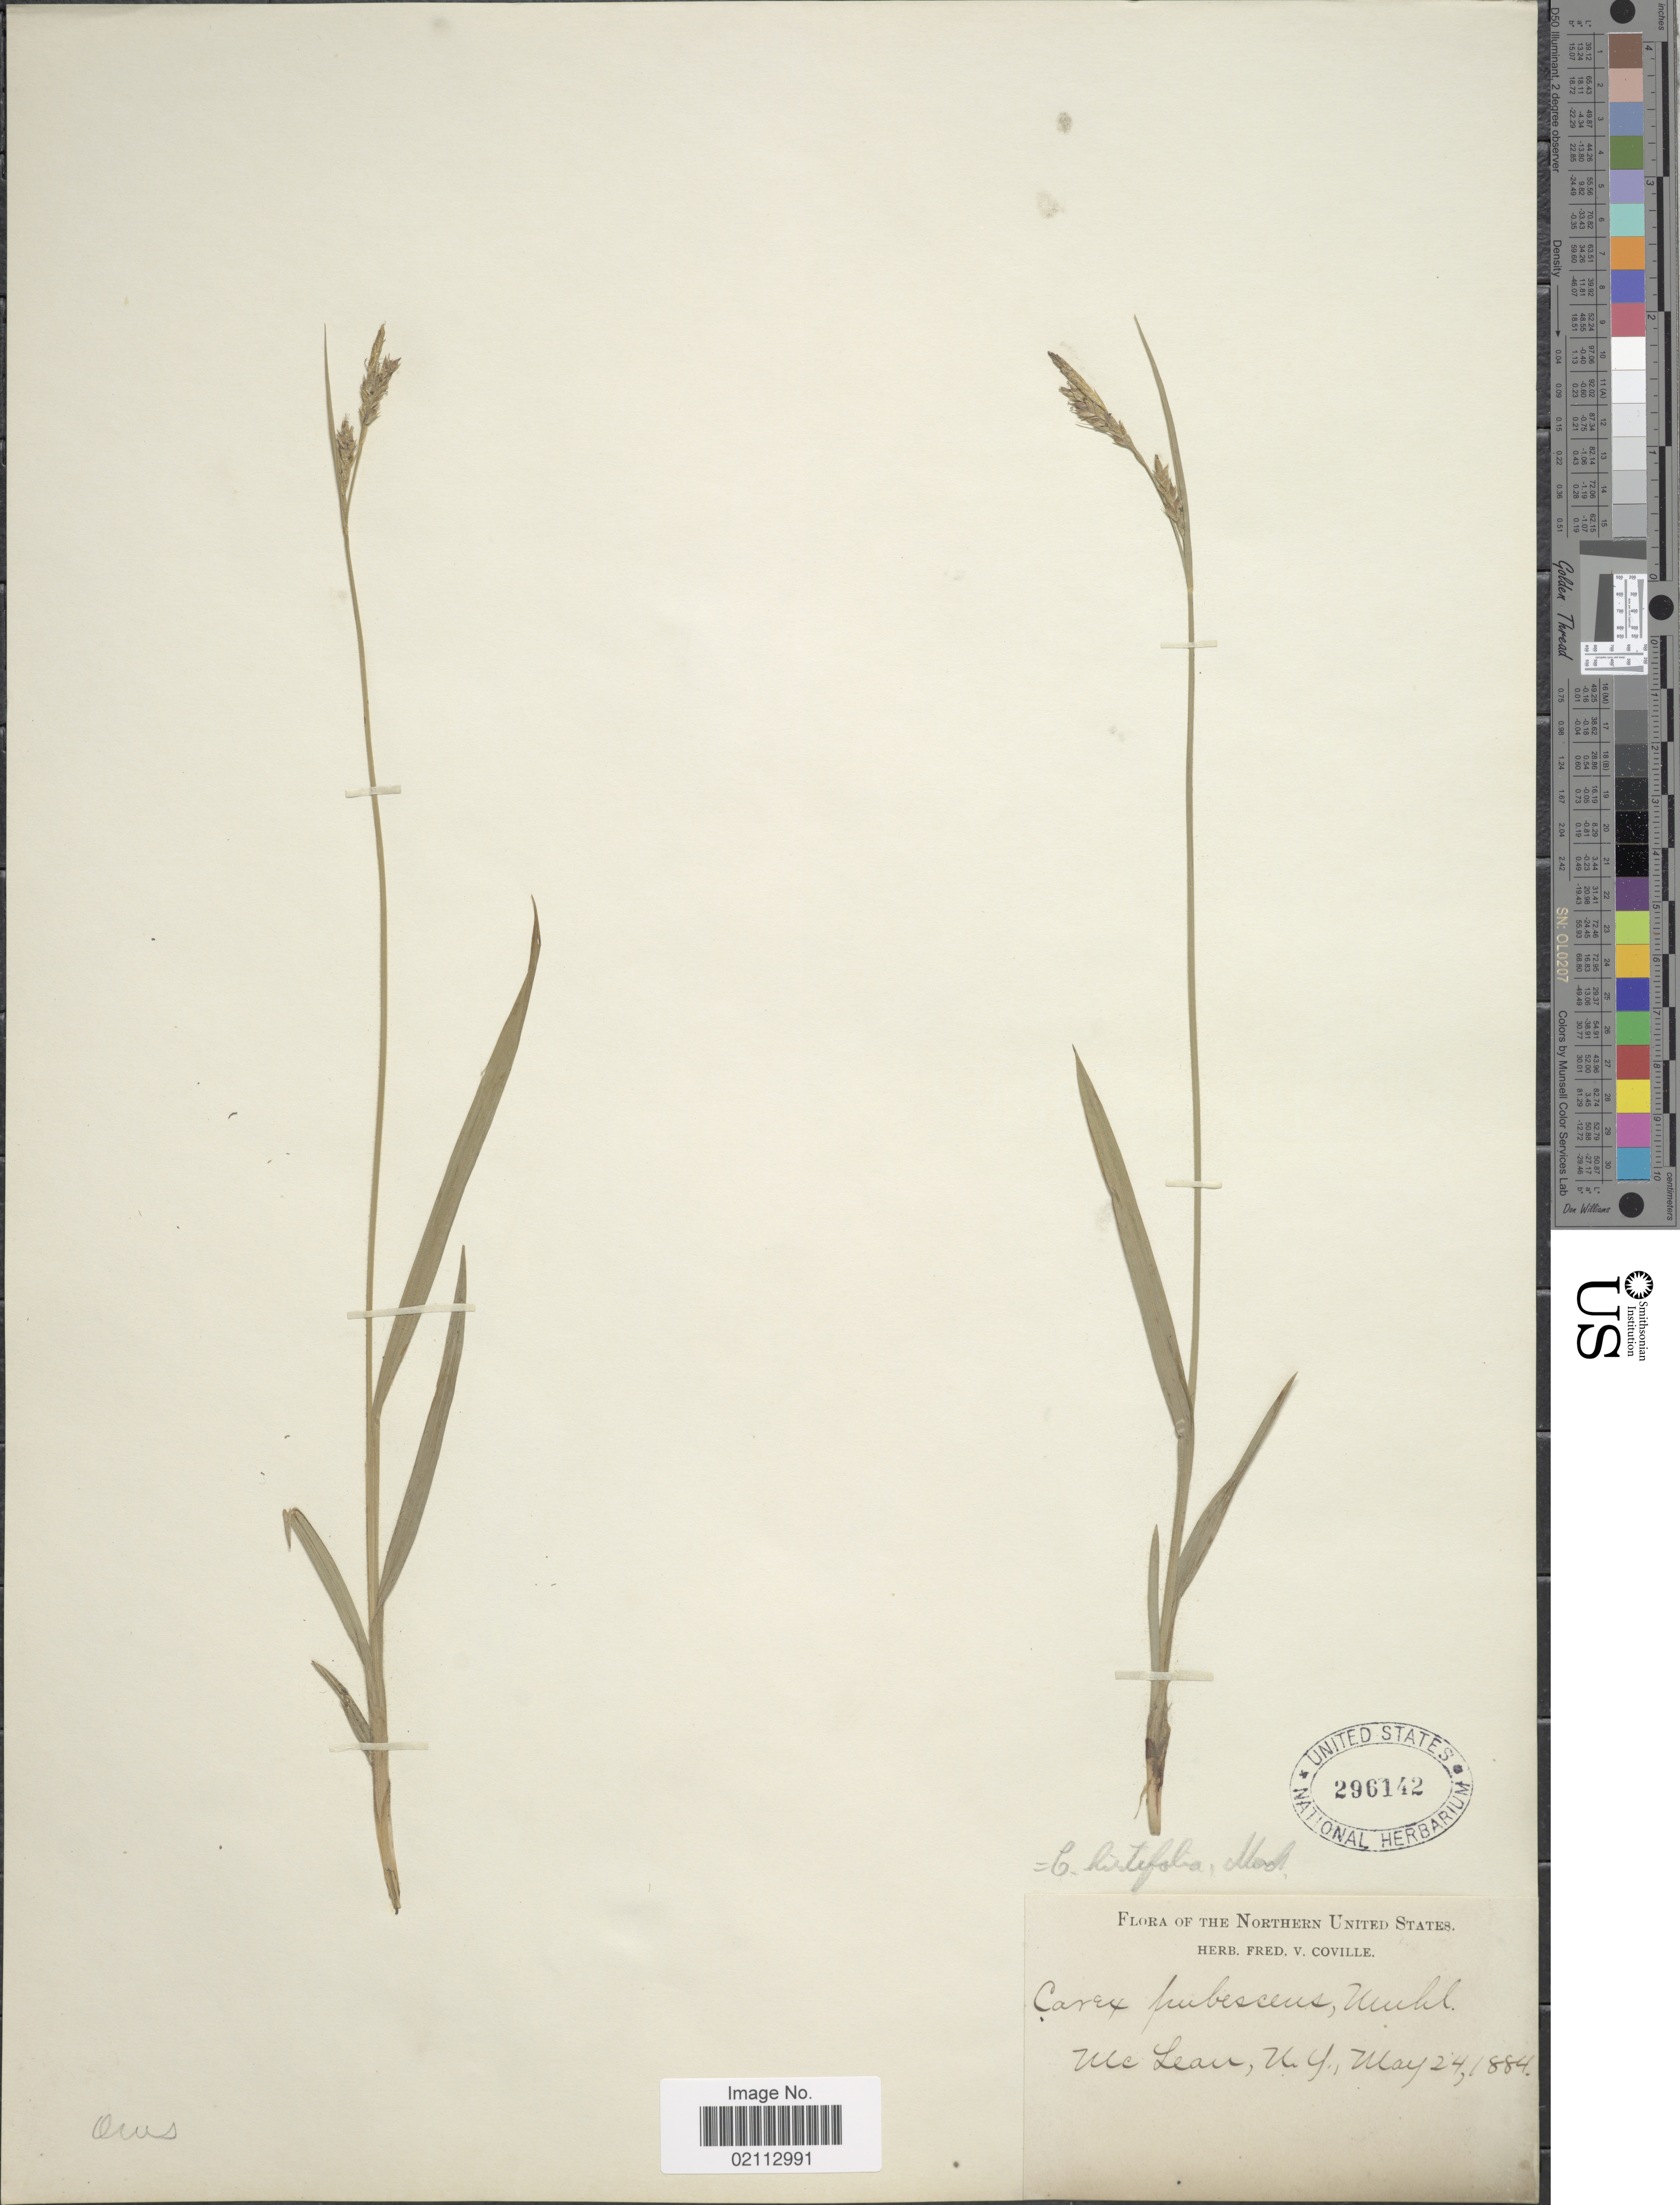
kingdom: Plantae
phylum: Tracheophyta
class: Liliopsida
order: Poales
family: Cyperaceae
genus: Carex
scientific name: Carex hirtifolia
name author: Mack.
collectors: ex herb. Fred. V. Coville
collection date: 1884-05-24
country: United States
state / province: New York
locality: Northern United States. Mc Lean, N.Y.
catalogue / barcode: US 296142